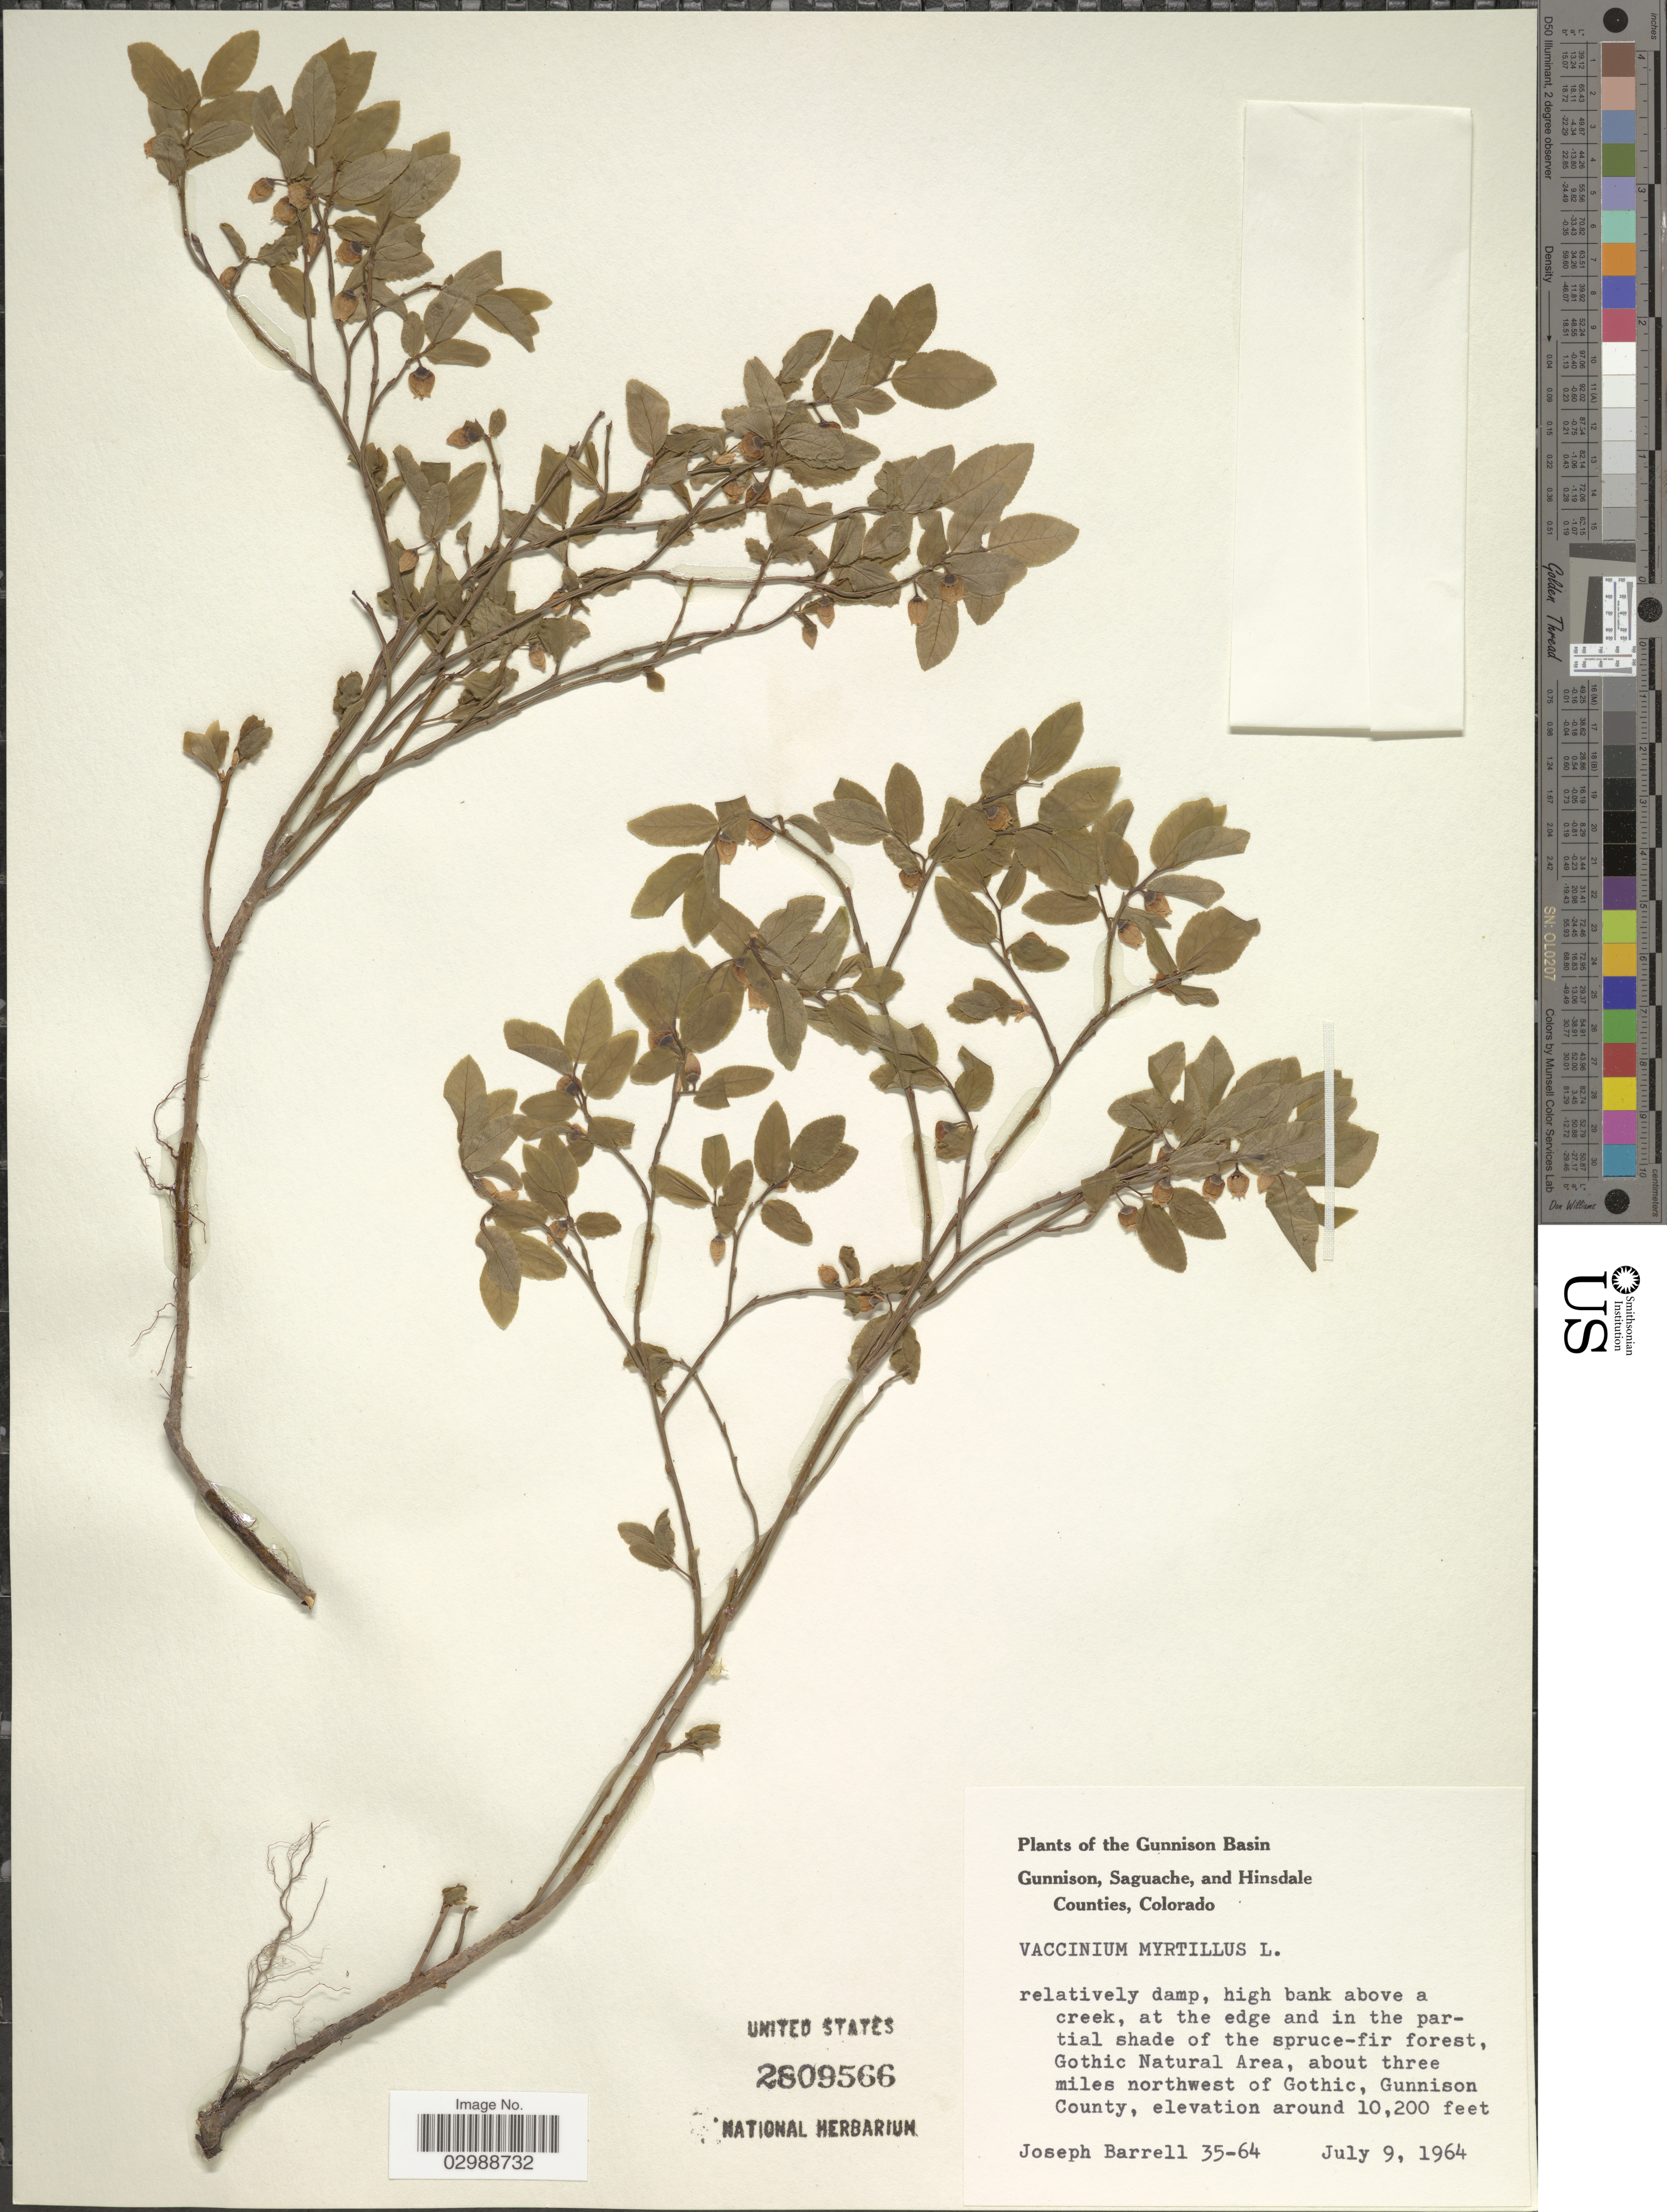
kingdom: Plantae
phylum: Tracheophyta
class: Magnoliopsida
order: Ericales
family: Ericaceae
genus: Vaccinium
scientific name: Vaccinium myrtillus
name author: L.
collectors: J. Barrell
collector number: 35-64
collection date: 1964-07-09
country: United States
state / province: Colorado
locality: Gunnison Basin. Gothic Natural Area, about three miles northwest of Gothic, Gunnison County.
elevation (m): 3109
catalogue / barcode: US 2809566